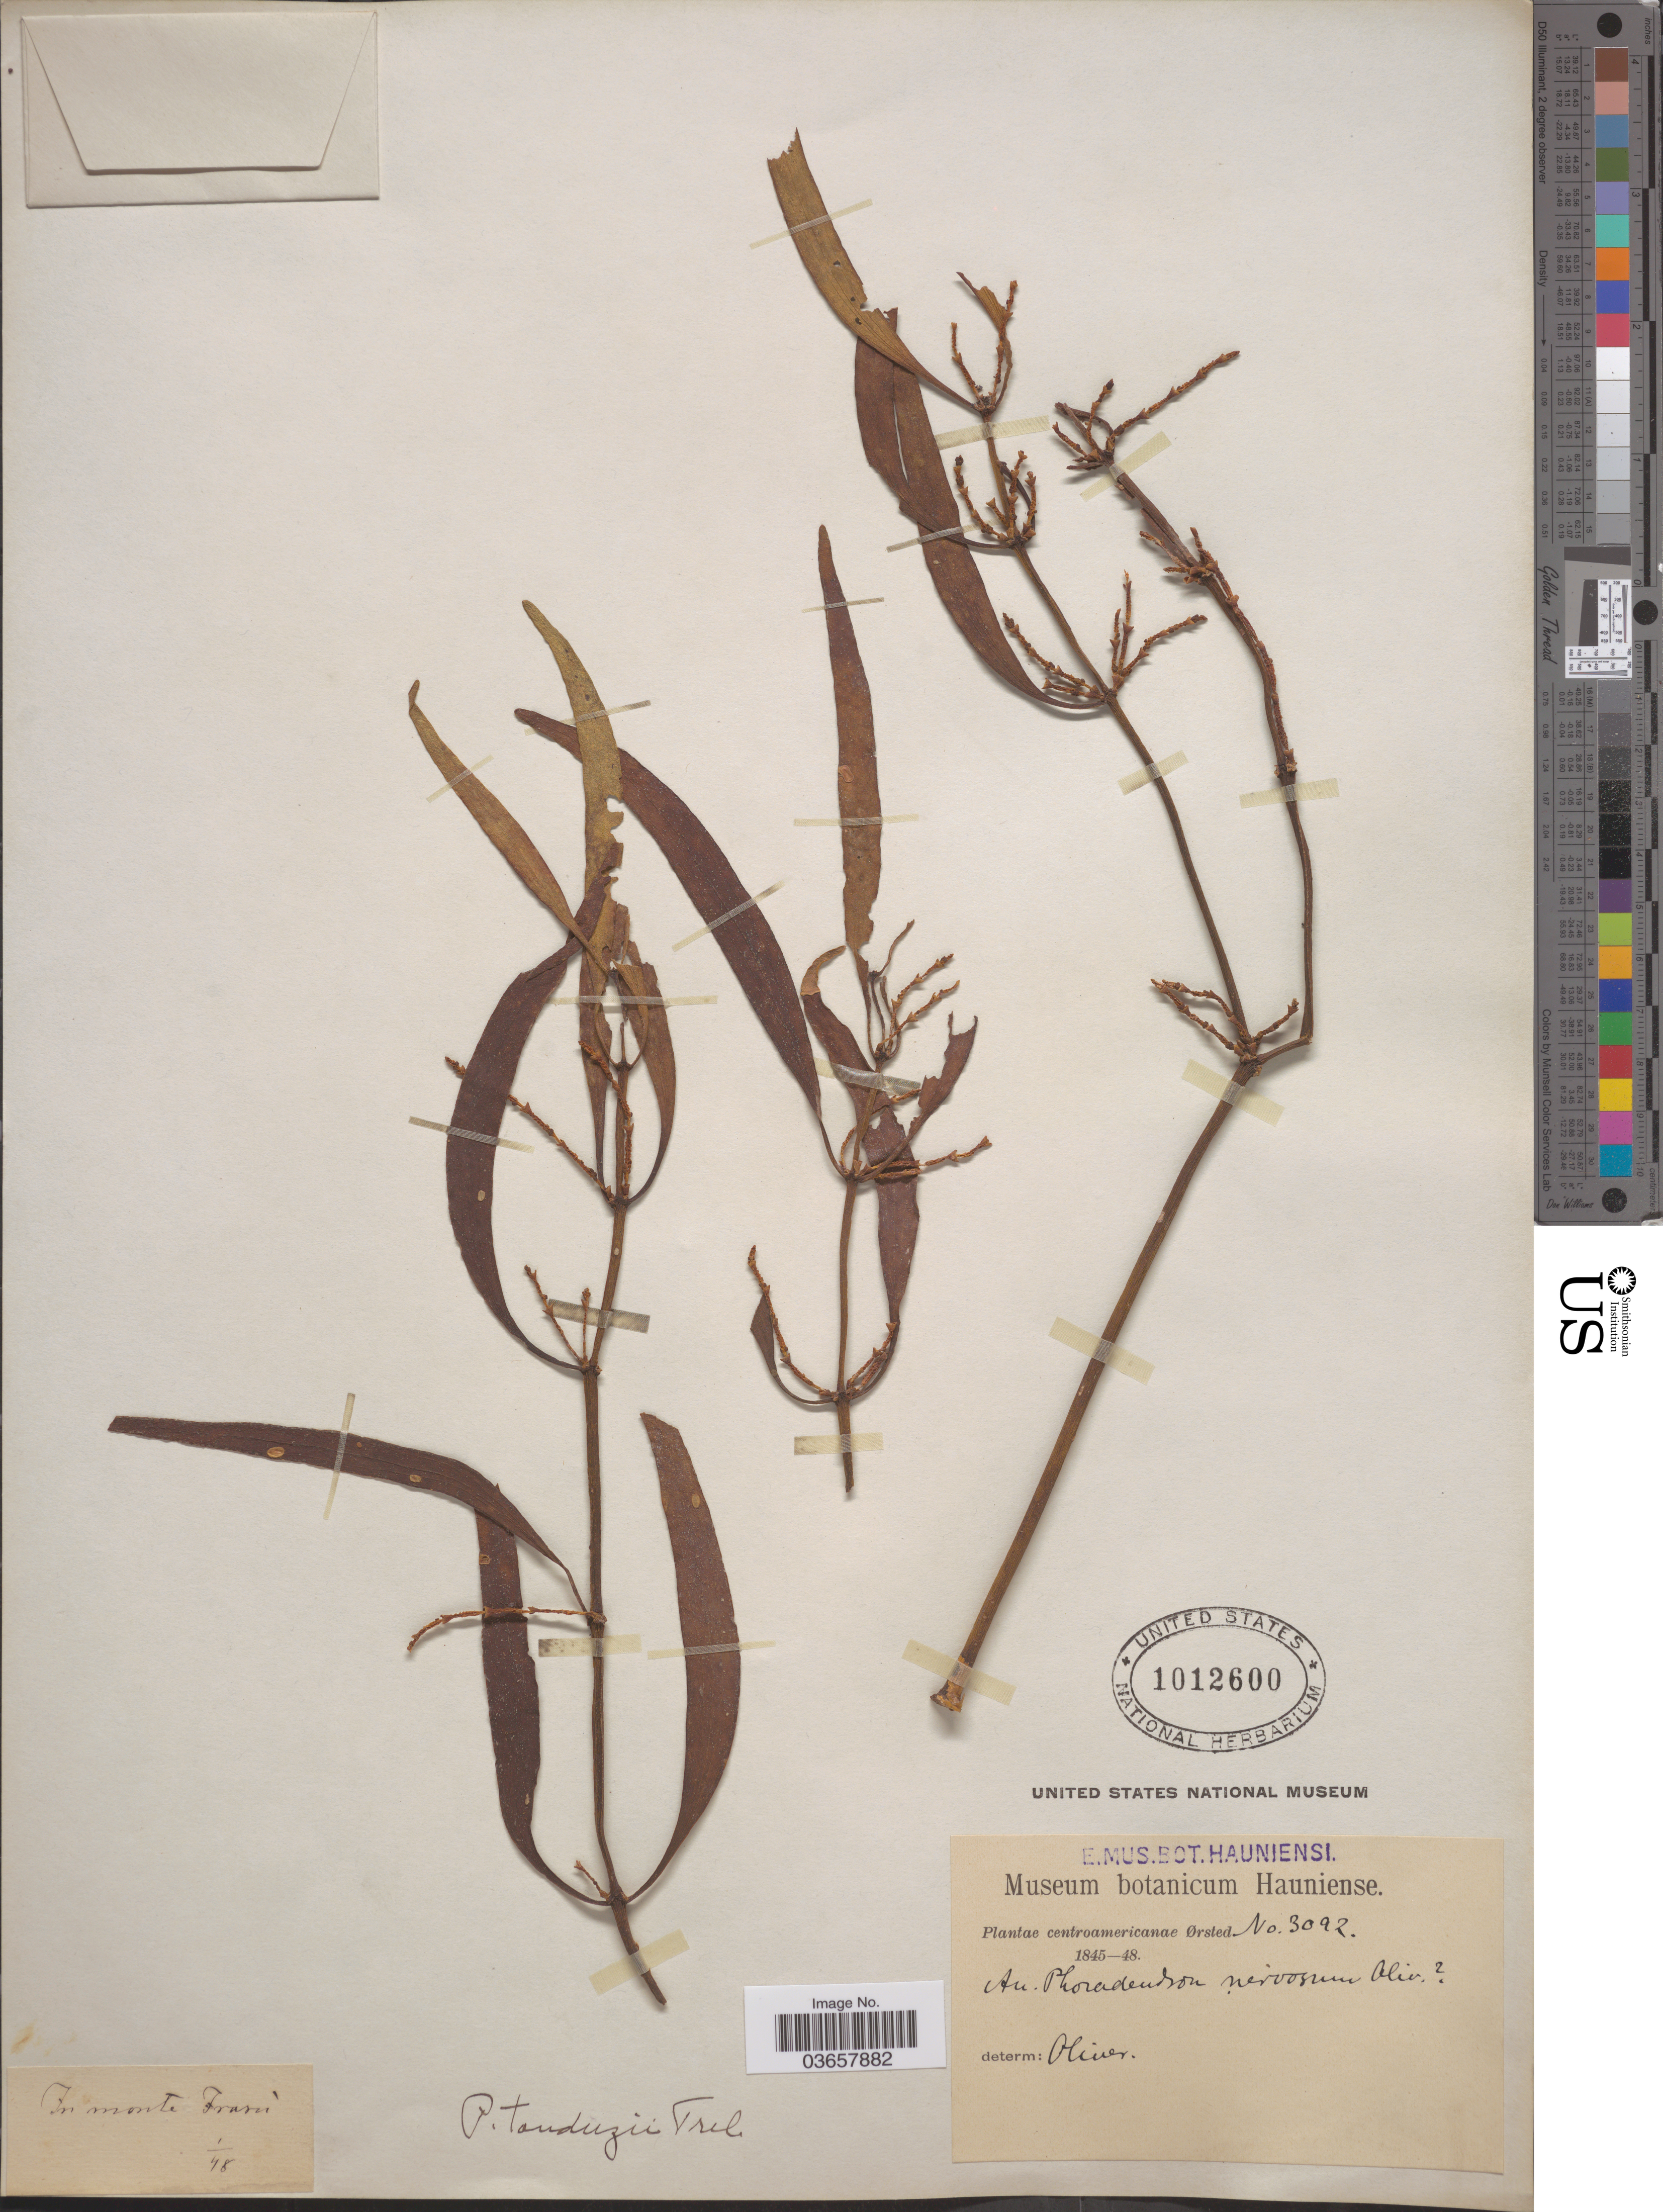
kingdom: Plantae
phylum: Tracheophyta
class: Magnoliopsida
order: Santalales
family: Viscaceae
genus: Phoradendron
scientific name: Phoradendron tonduzii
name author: Trel.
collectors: Ørsted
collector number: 3092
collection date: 1845/1848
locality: Centroamericanae.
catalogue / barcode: US 1012600